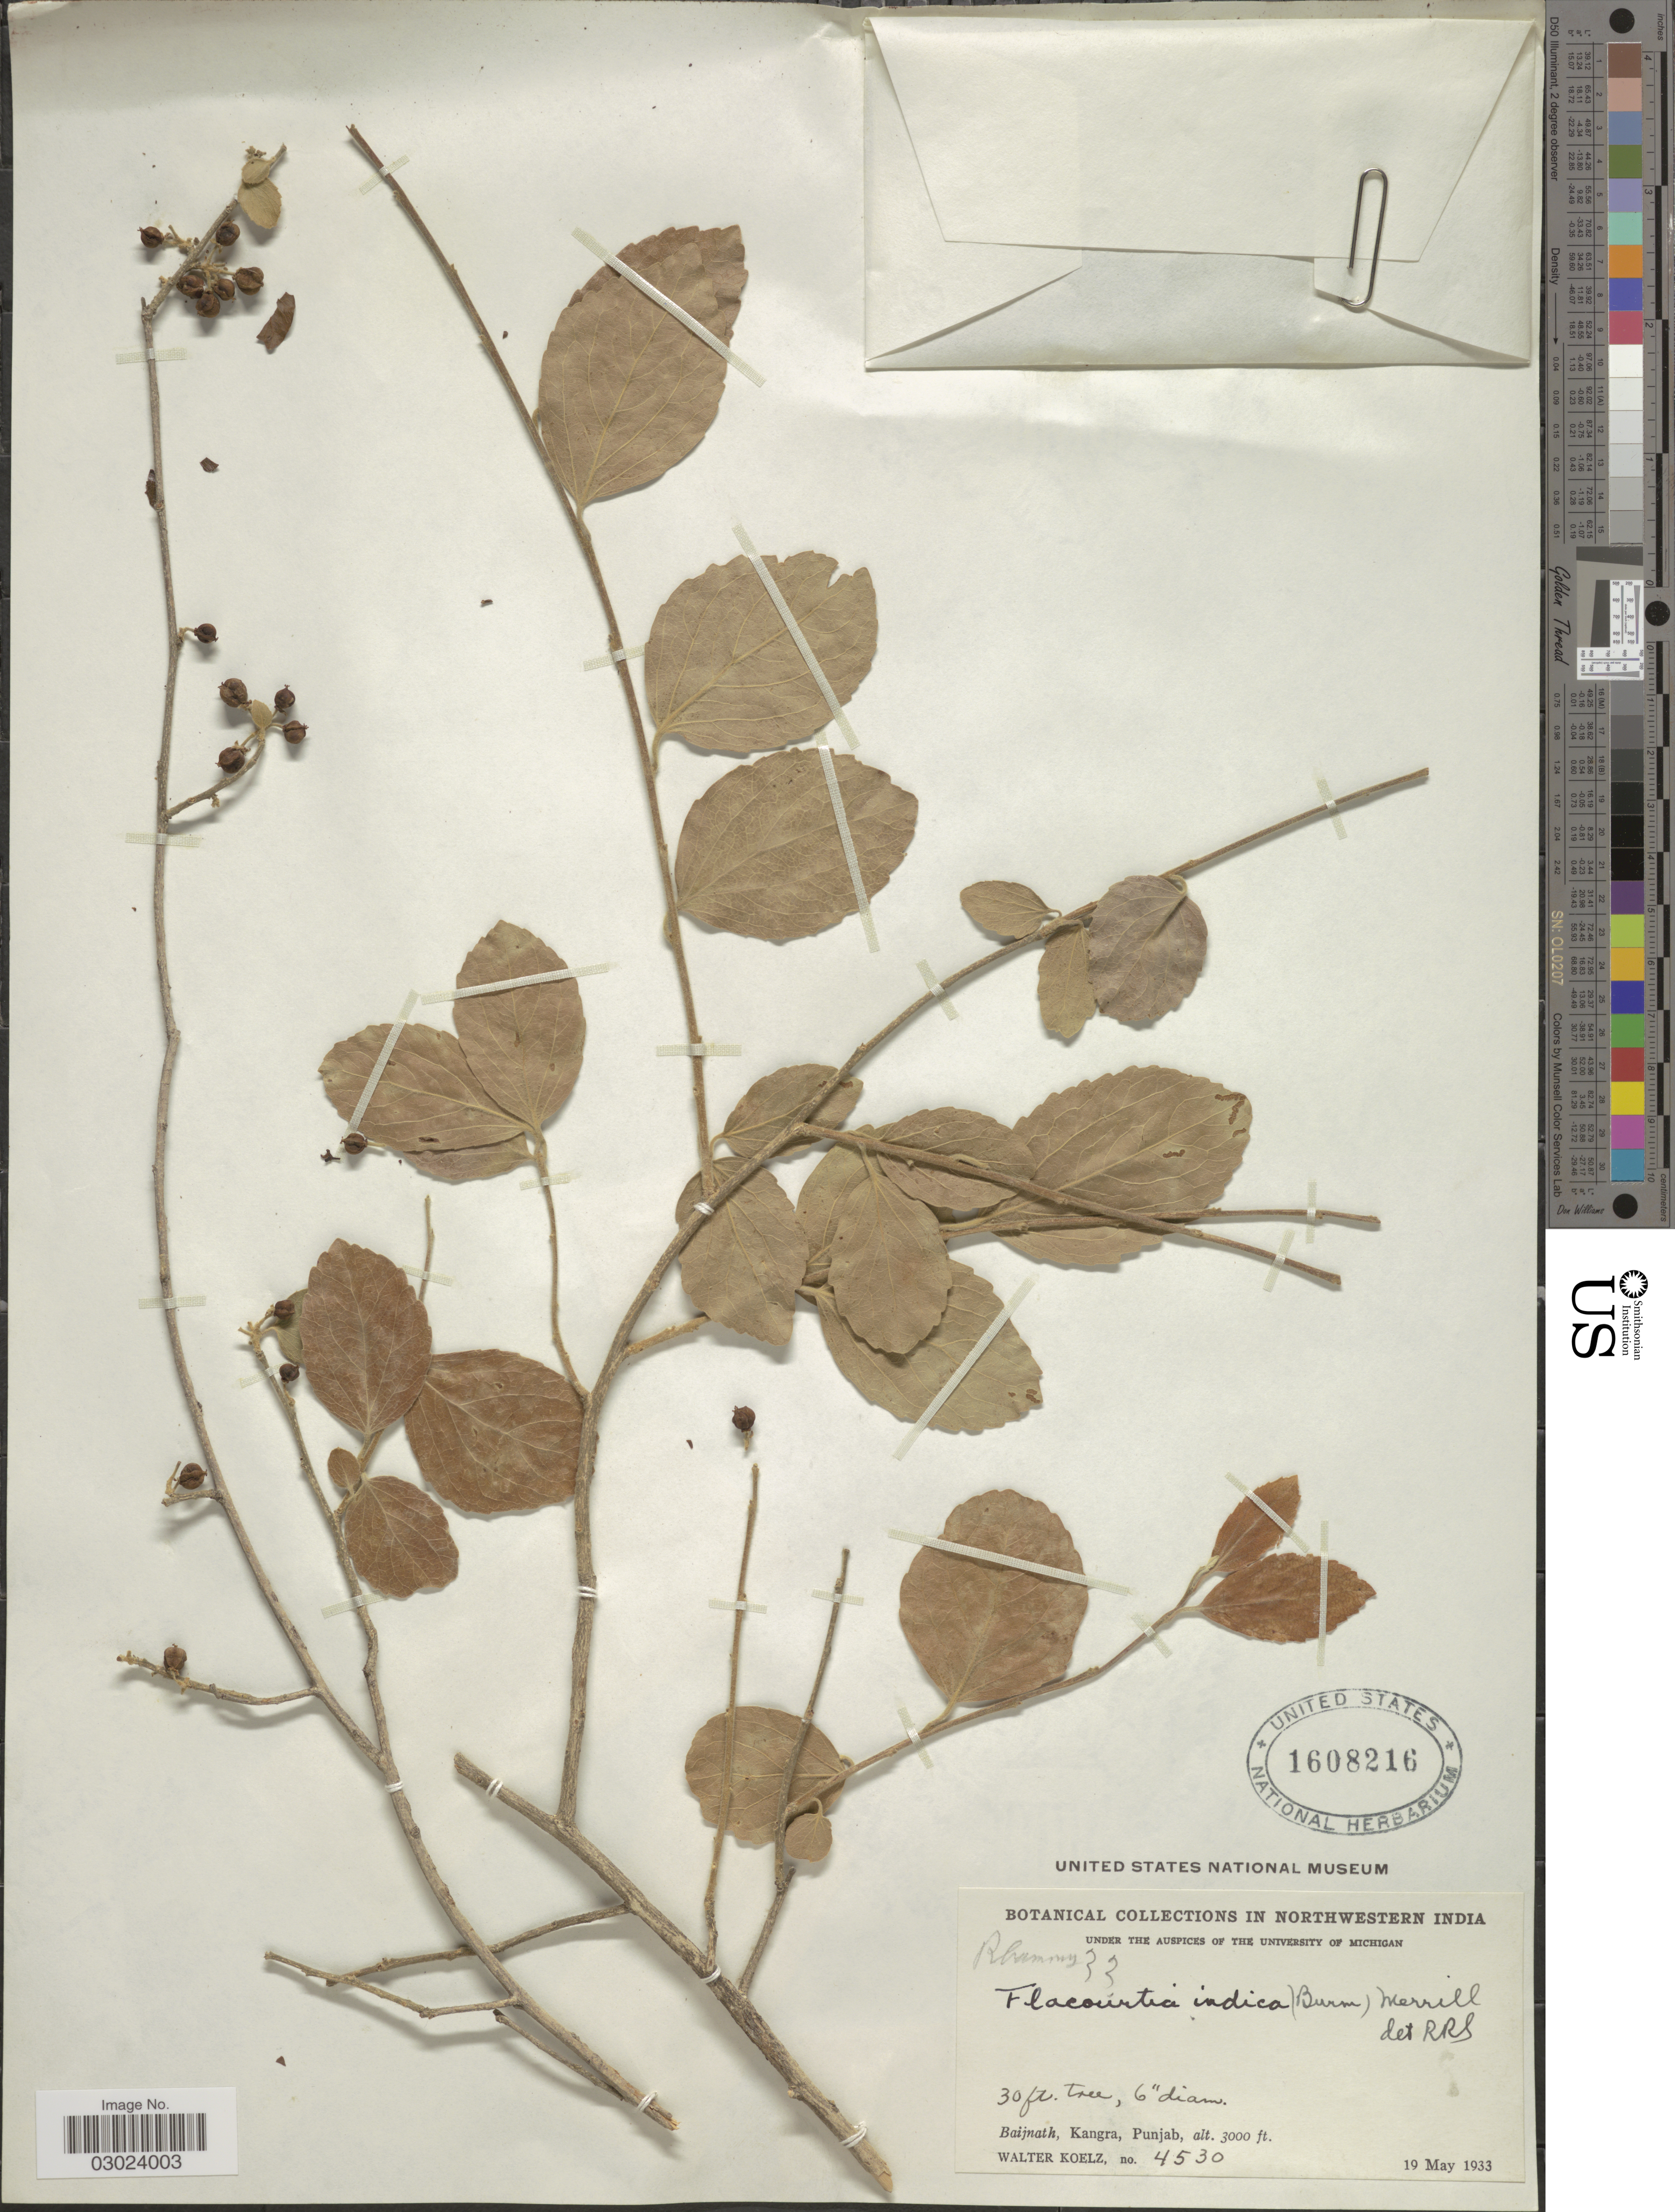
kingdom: Plantae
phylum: Tracheophyta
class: Magnoliopsida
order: Malpighiales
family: Salicaceae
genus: Flacourtia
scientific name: Flacourtia indica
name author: (Burm. f.) Merr.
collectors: W. N. Koelz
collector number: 4530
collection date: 1933-05-19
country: India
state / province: Himachal Pradesh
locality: Northwestern India. Baijnath, Kangra.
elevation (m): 914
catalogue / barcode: US 1608216